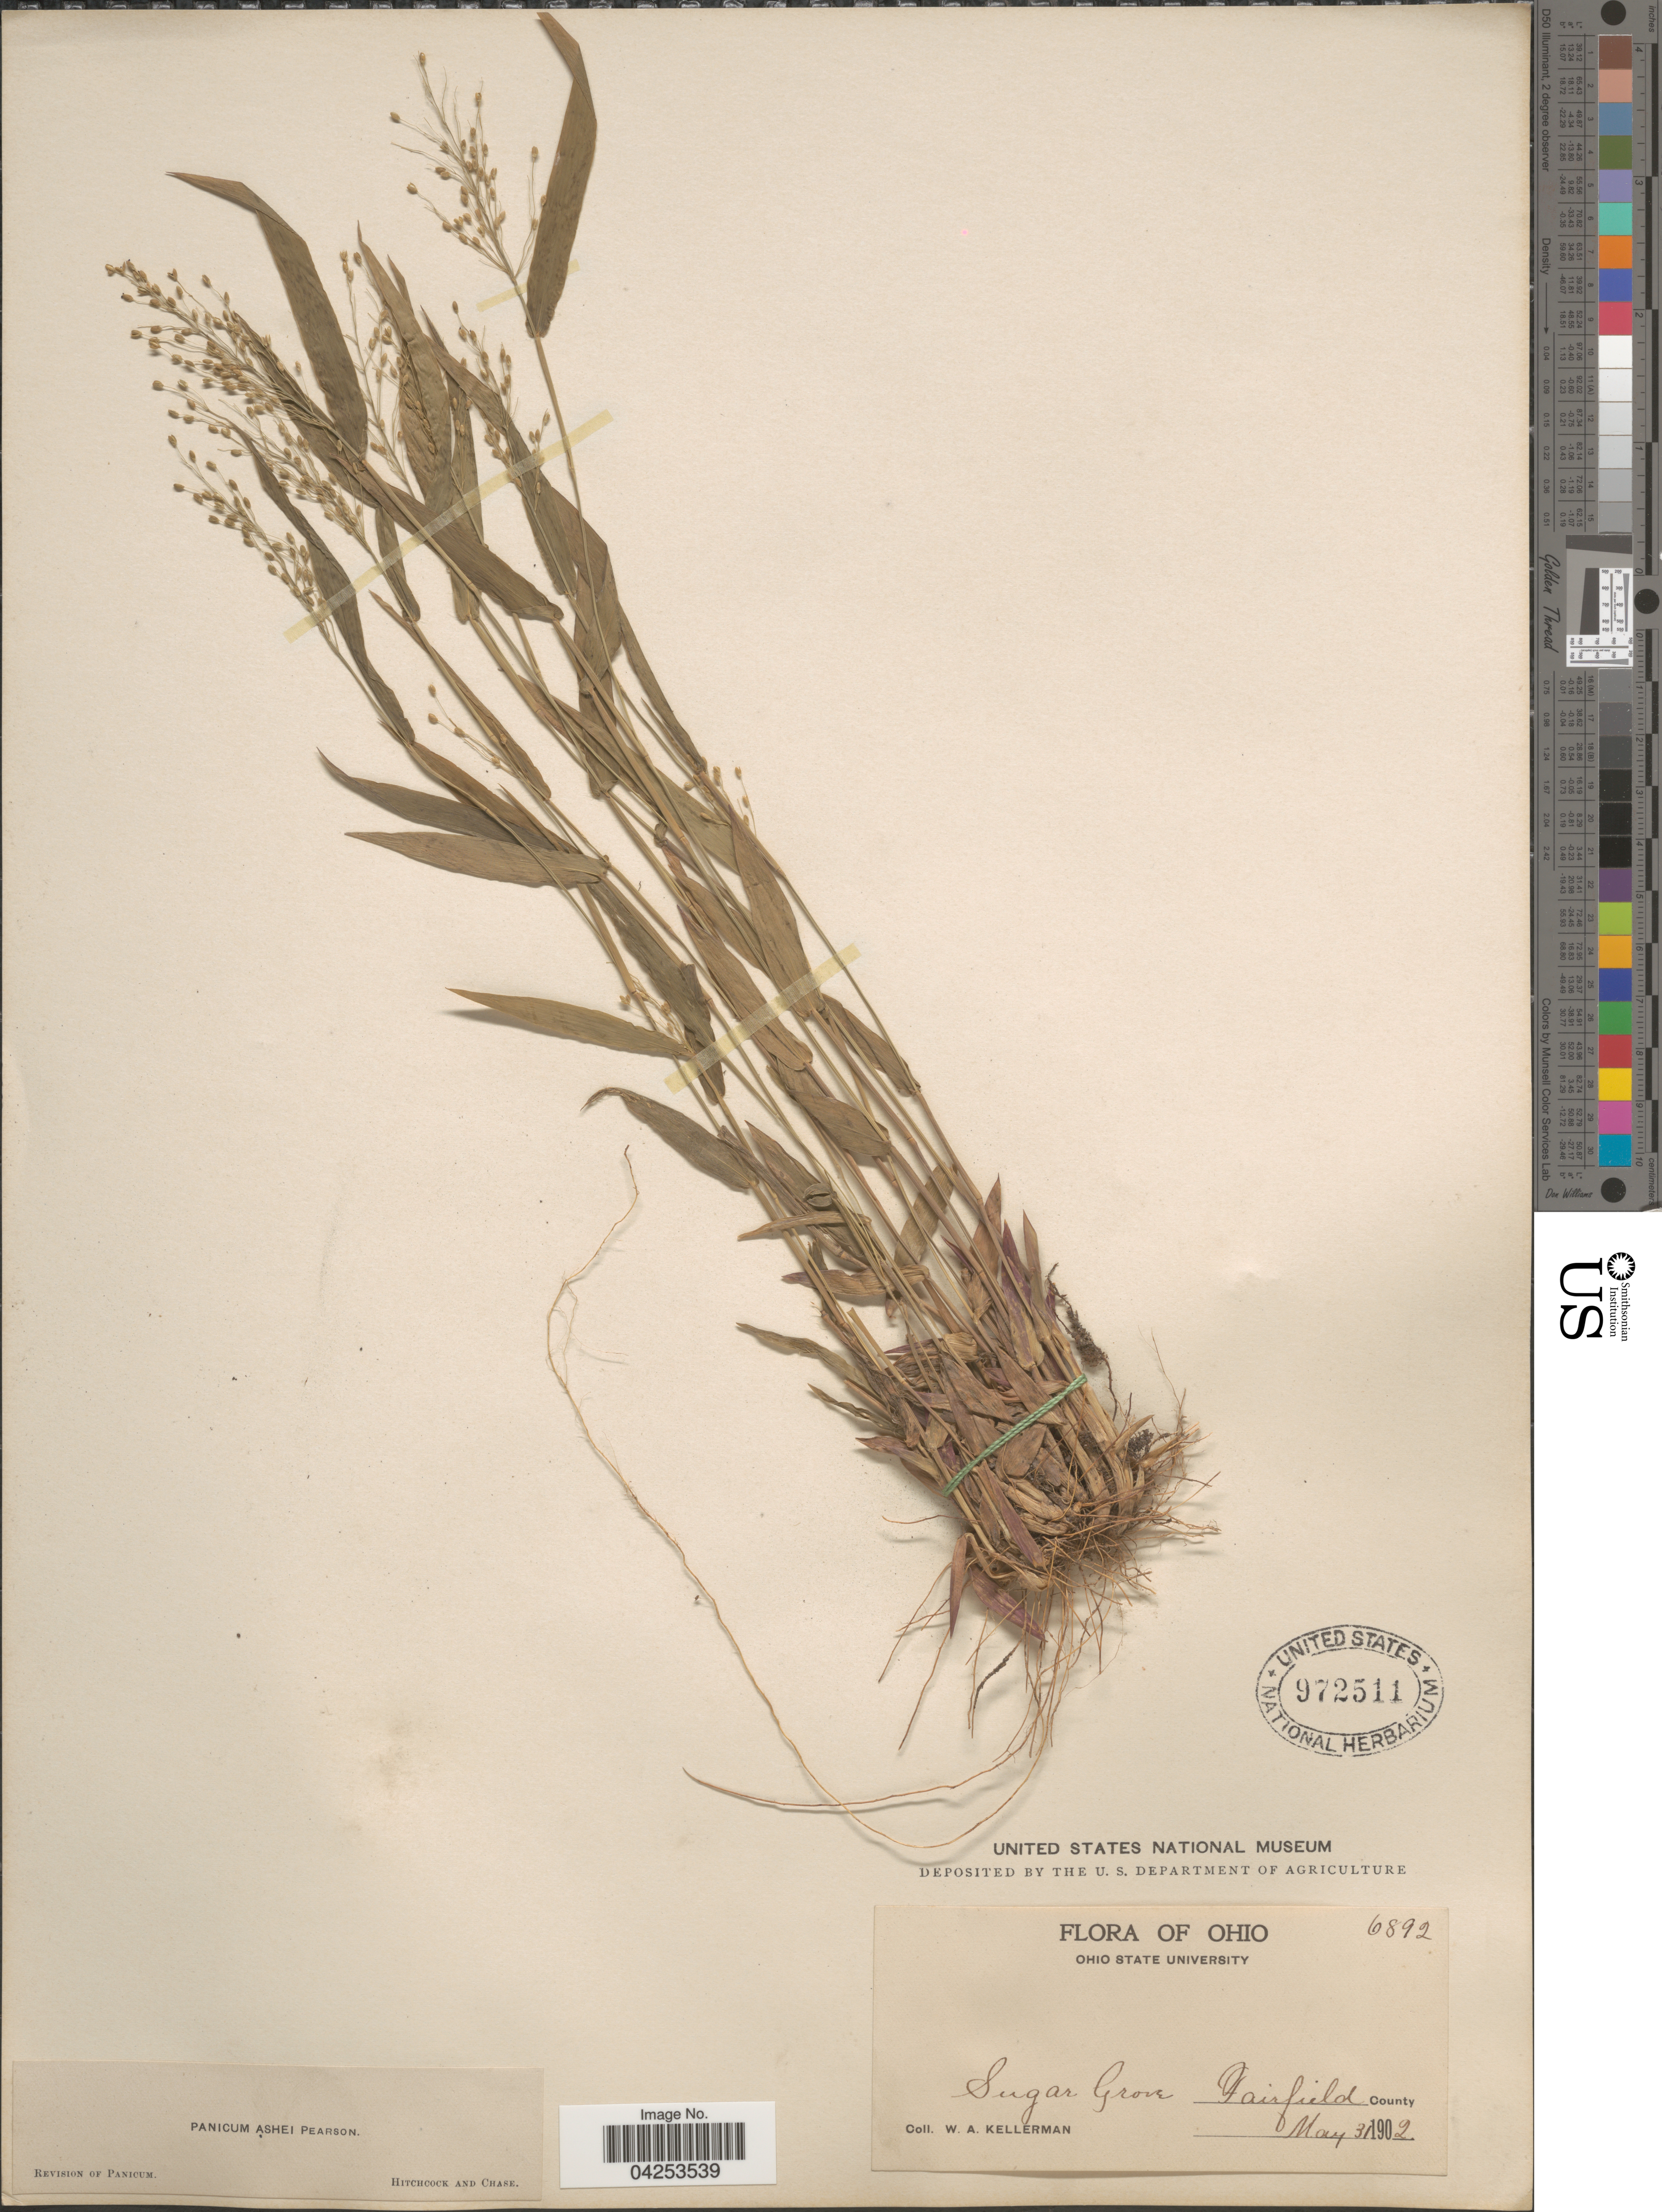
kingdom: Plantae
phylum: Tracheophyta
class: Liliopsida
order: Poales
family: Poaceae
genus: Dichanthelium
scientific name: Dichanthelium commutatum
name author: (Schult.) Gould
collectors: W. Kellerman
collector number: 6892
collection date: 1902-05-31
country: United States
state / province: Ohio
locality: Sugar Grove. Fairfield County.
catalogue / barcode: US 972511